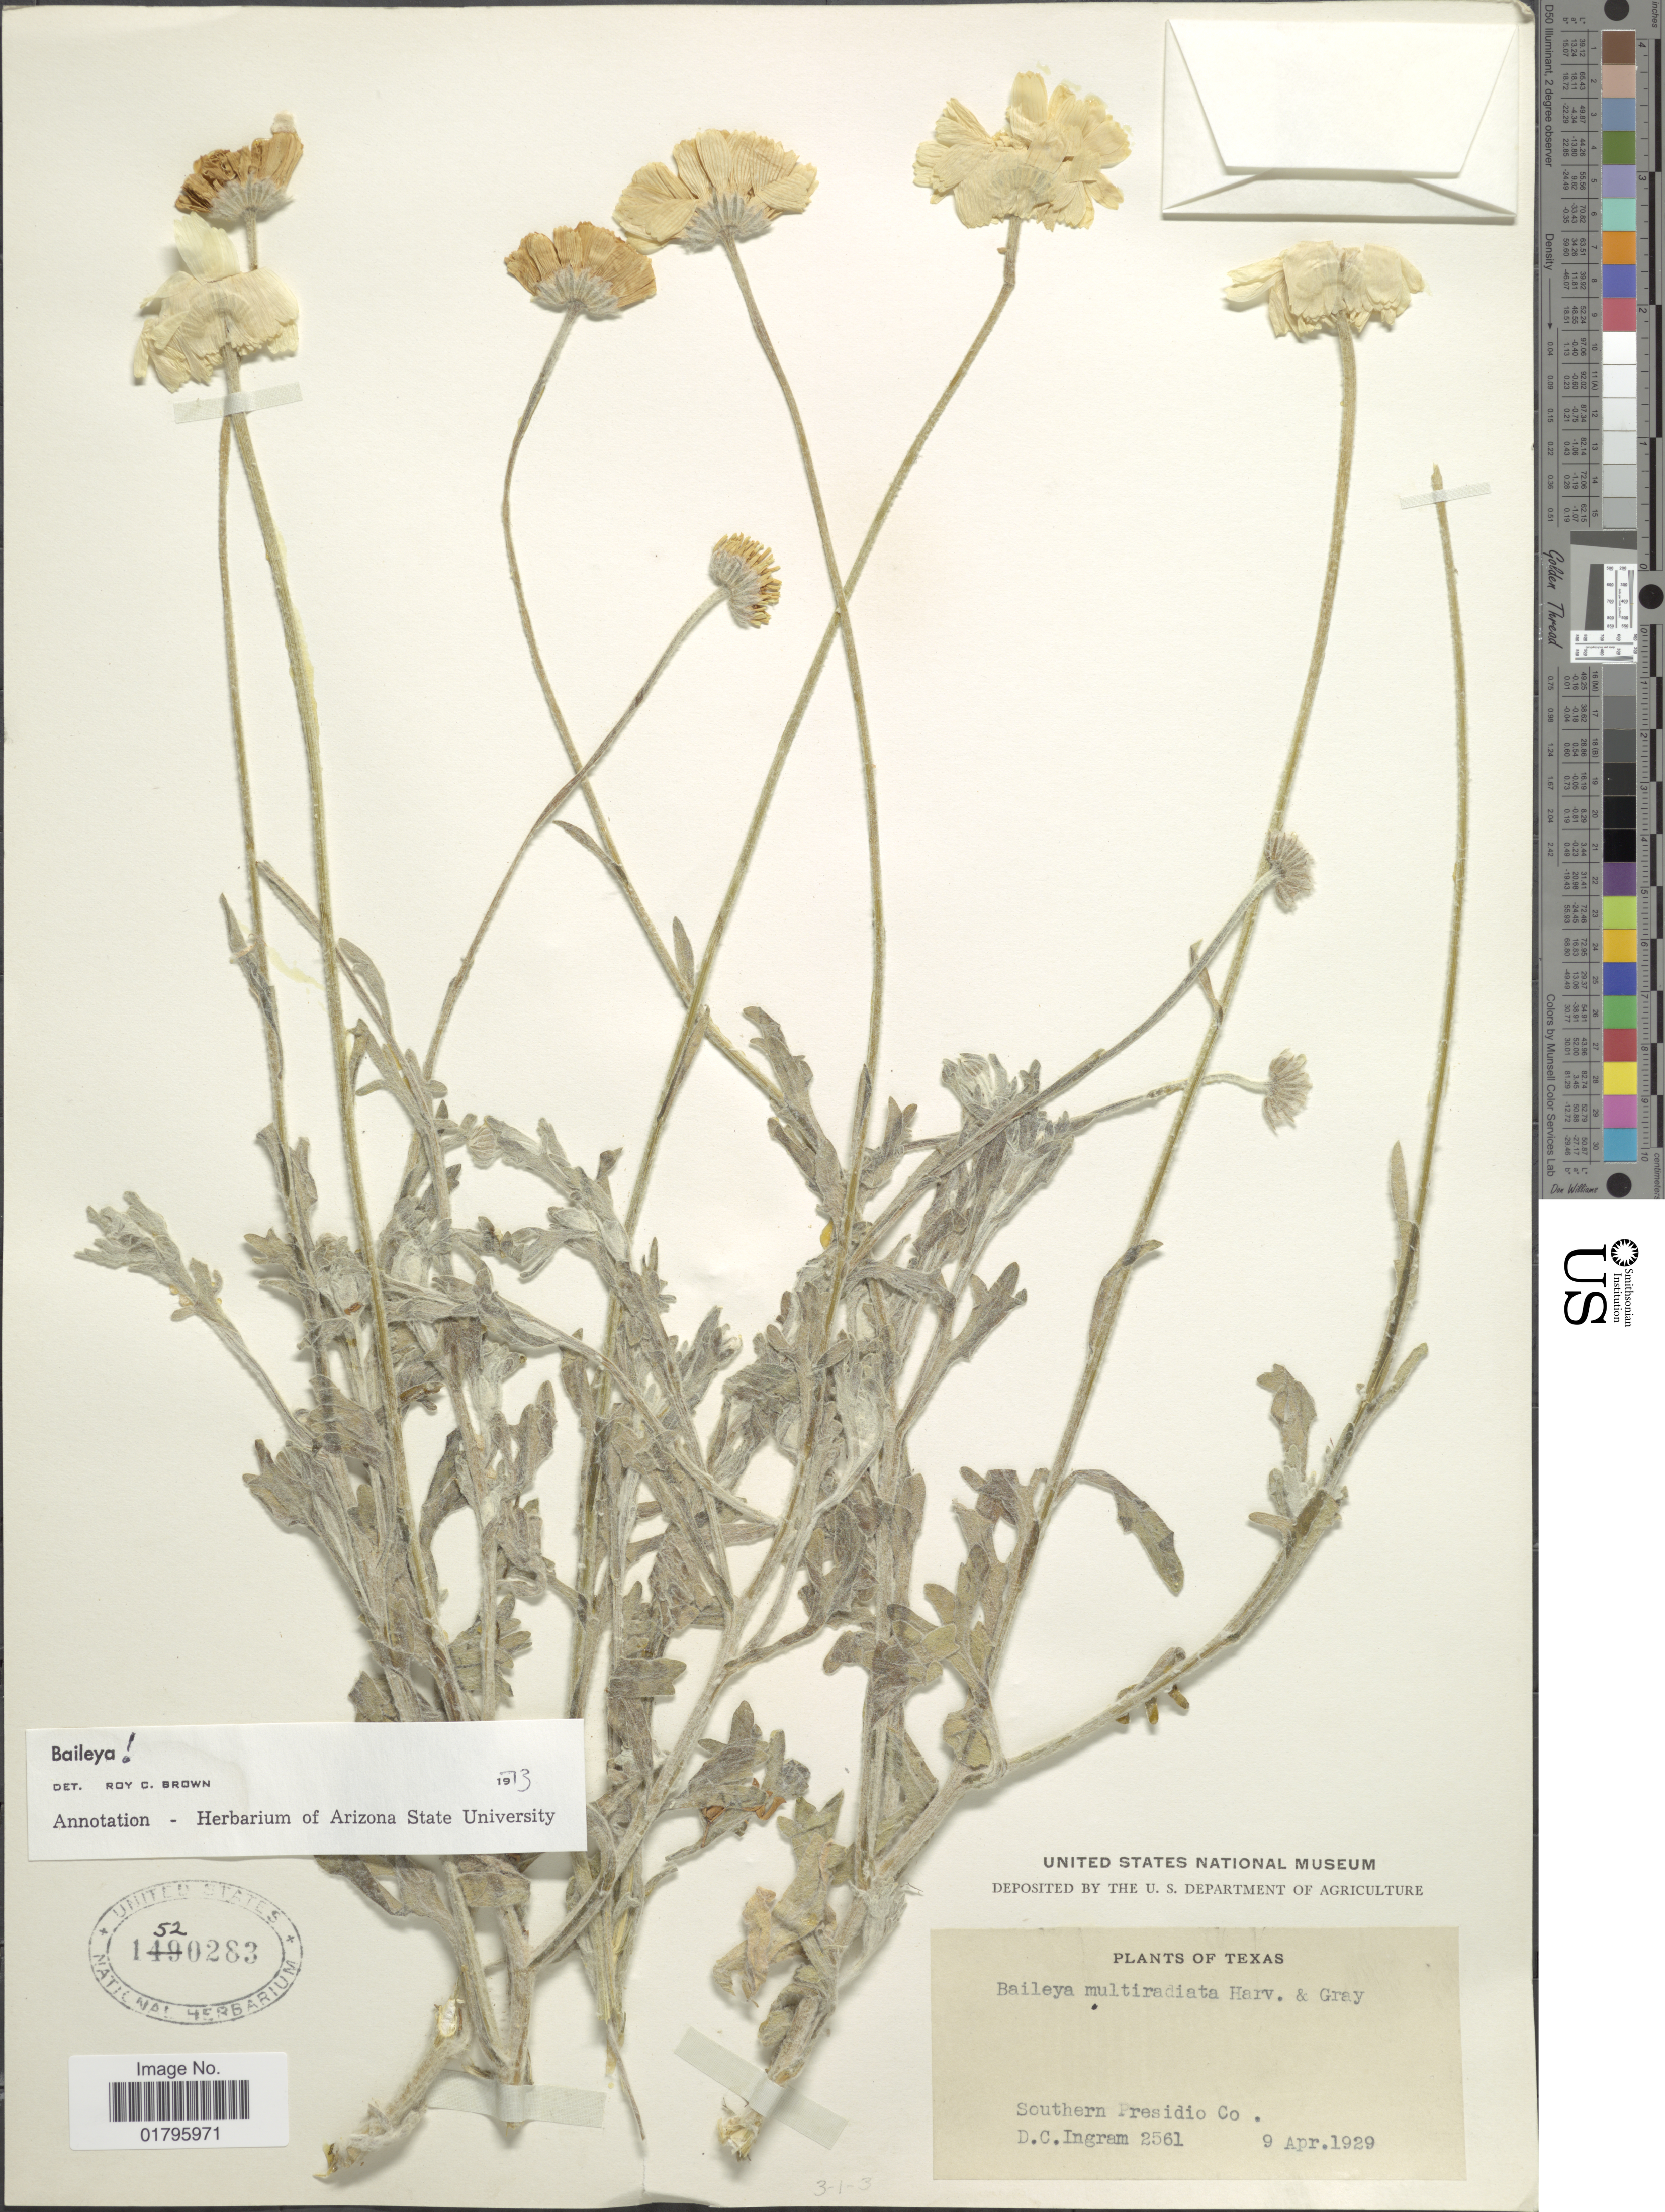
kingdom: Plantae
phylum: Tracheophyta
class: Magnoliopsida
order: Asterales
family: Asteraceae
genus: Baileya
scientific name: Baileya multiradiata var. multiradiata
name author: Harv. & A. Gray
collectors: D. C. Ingram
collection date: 1929-04-09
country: United States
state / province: Texas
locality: Texas, Southern Presidio Co.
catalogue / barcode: US 1520283